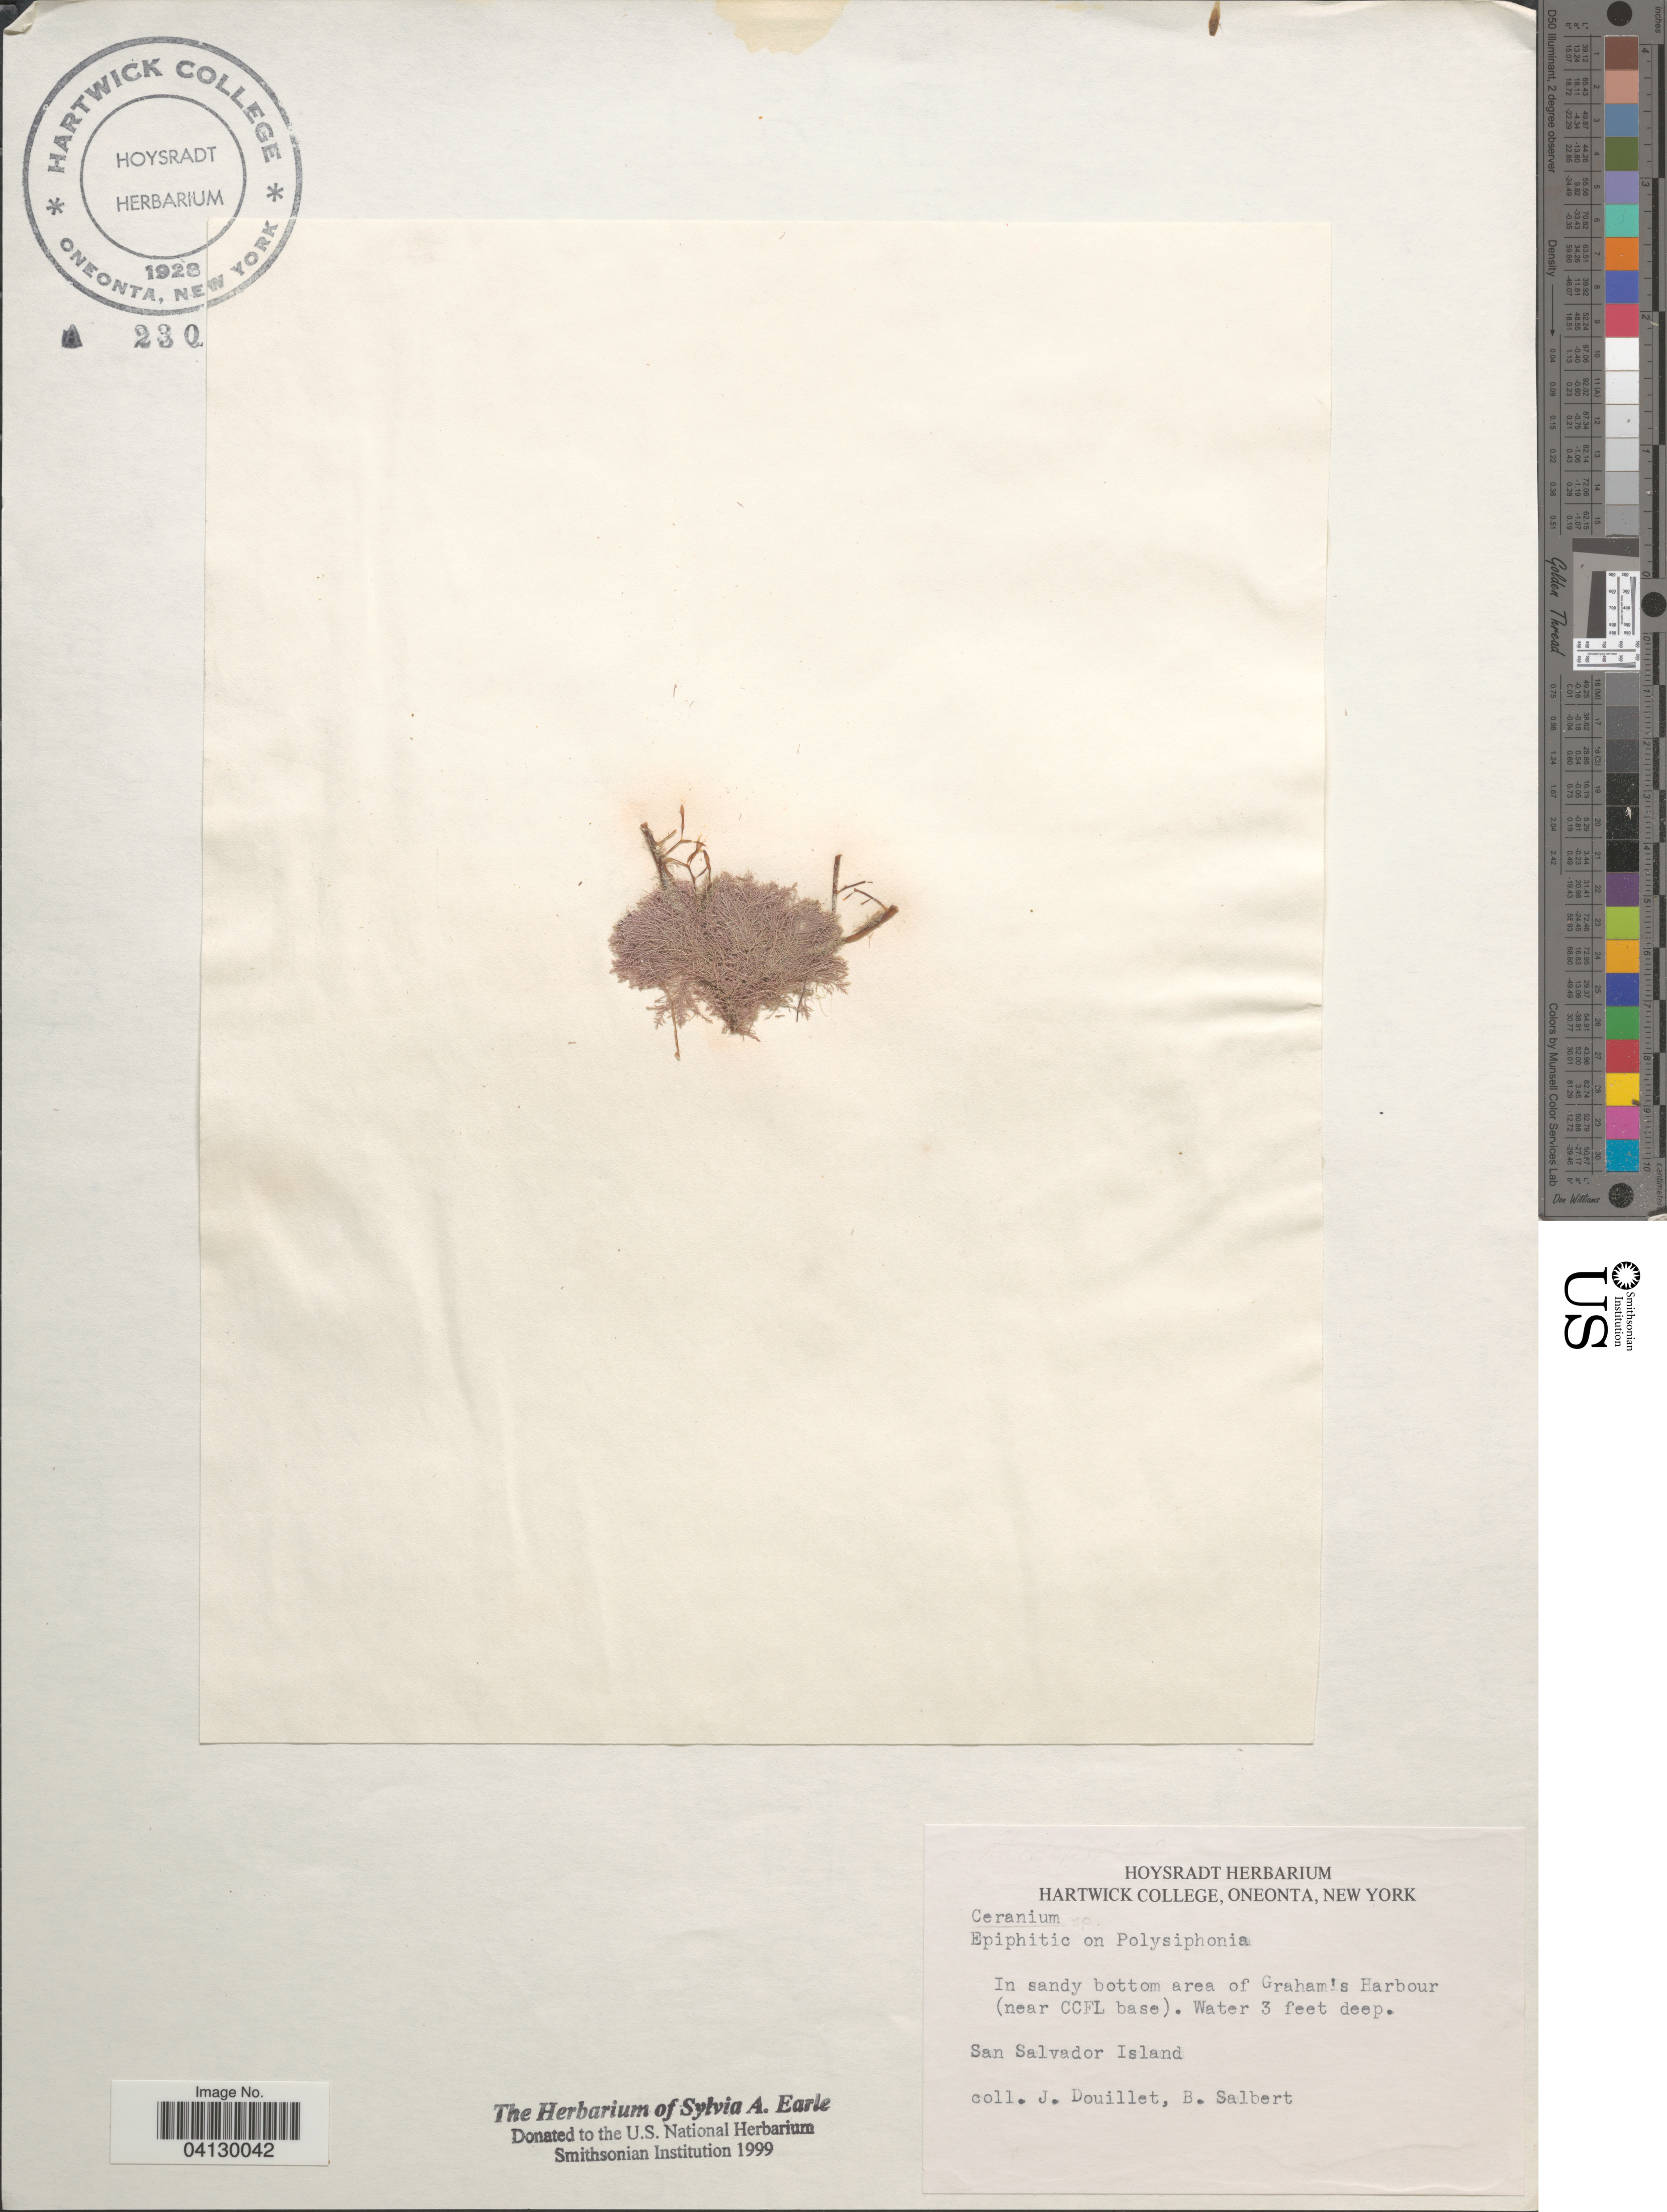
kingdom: Plantae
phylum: Rhodophyta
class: Florideophyceae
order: Corallinales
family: Corallinaceae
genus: Jania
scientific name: Jania sp.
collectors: J. Douillet & B. Salbert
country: Bahamas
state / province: San Salvador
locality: In sandy bottom area of Graham's Harbour (near CCFL base). San Salvador Island.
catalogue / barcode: US 328810